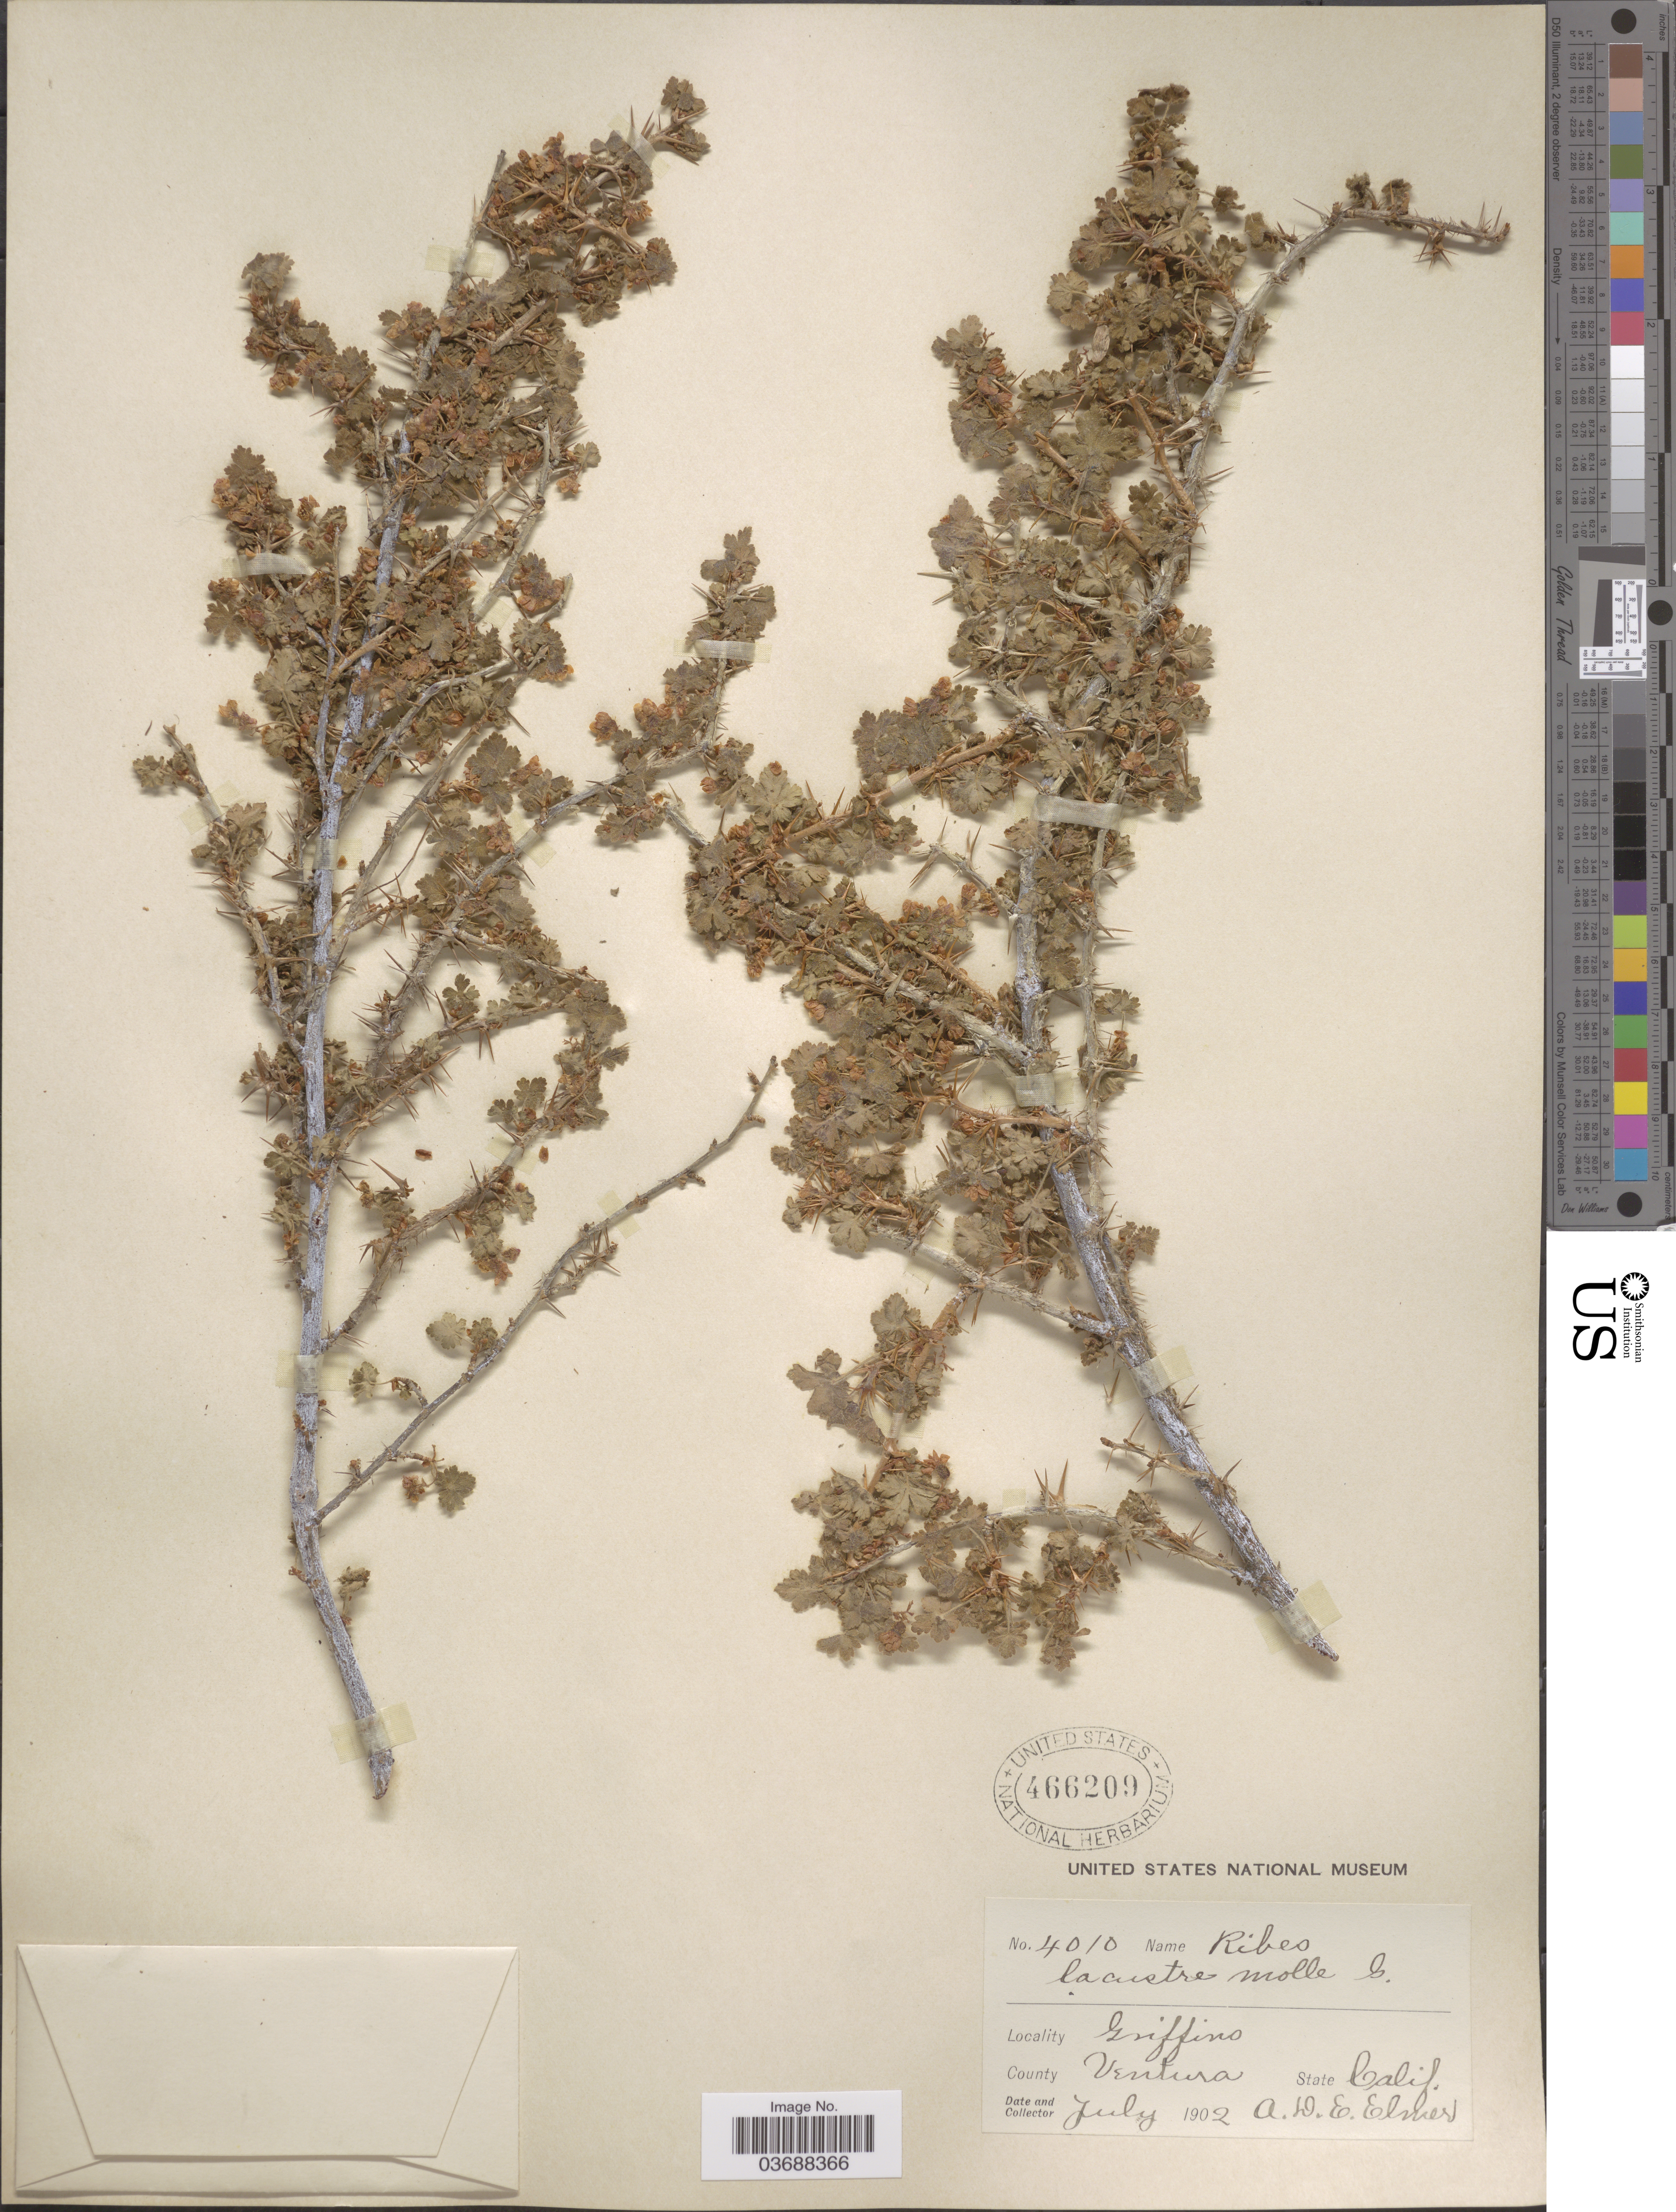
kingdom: Plantae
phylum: Tracheophyta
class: Magnoliopsida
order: Saxifragales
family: Grossulariaceae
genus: Ribes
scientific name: Ribes montigenum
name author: McClatchie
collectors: A. D. E. Elmer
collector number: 4010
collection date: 1902-07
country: United States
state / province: California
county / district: Ventura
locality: Griffins. County Ventura.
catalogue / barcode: US 466209